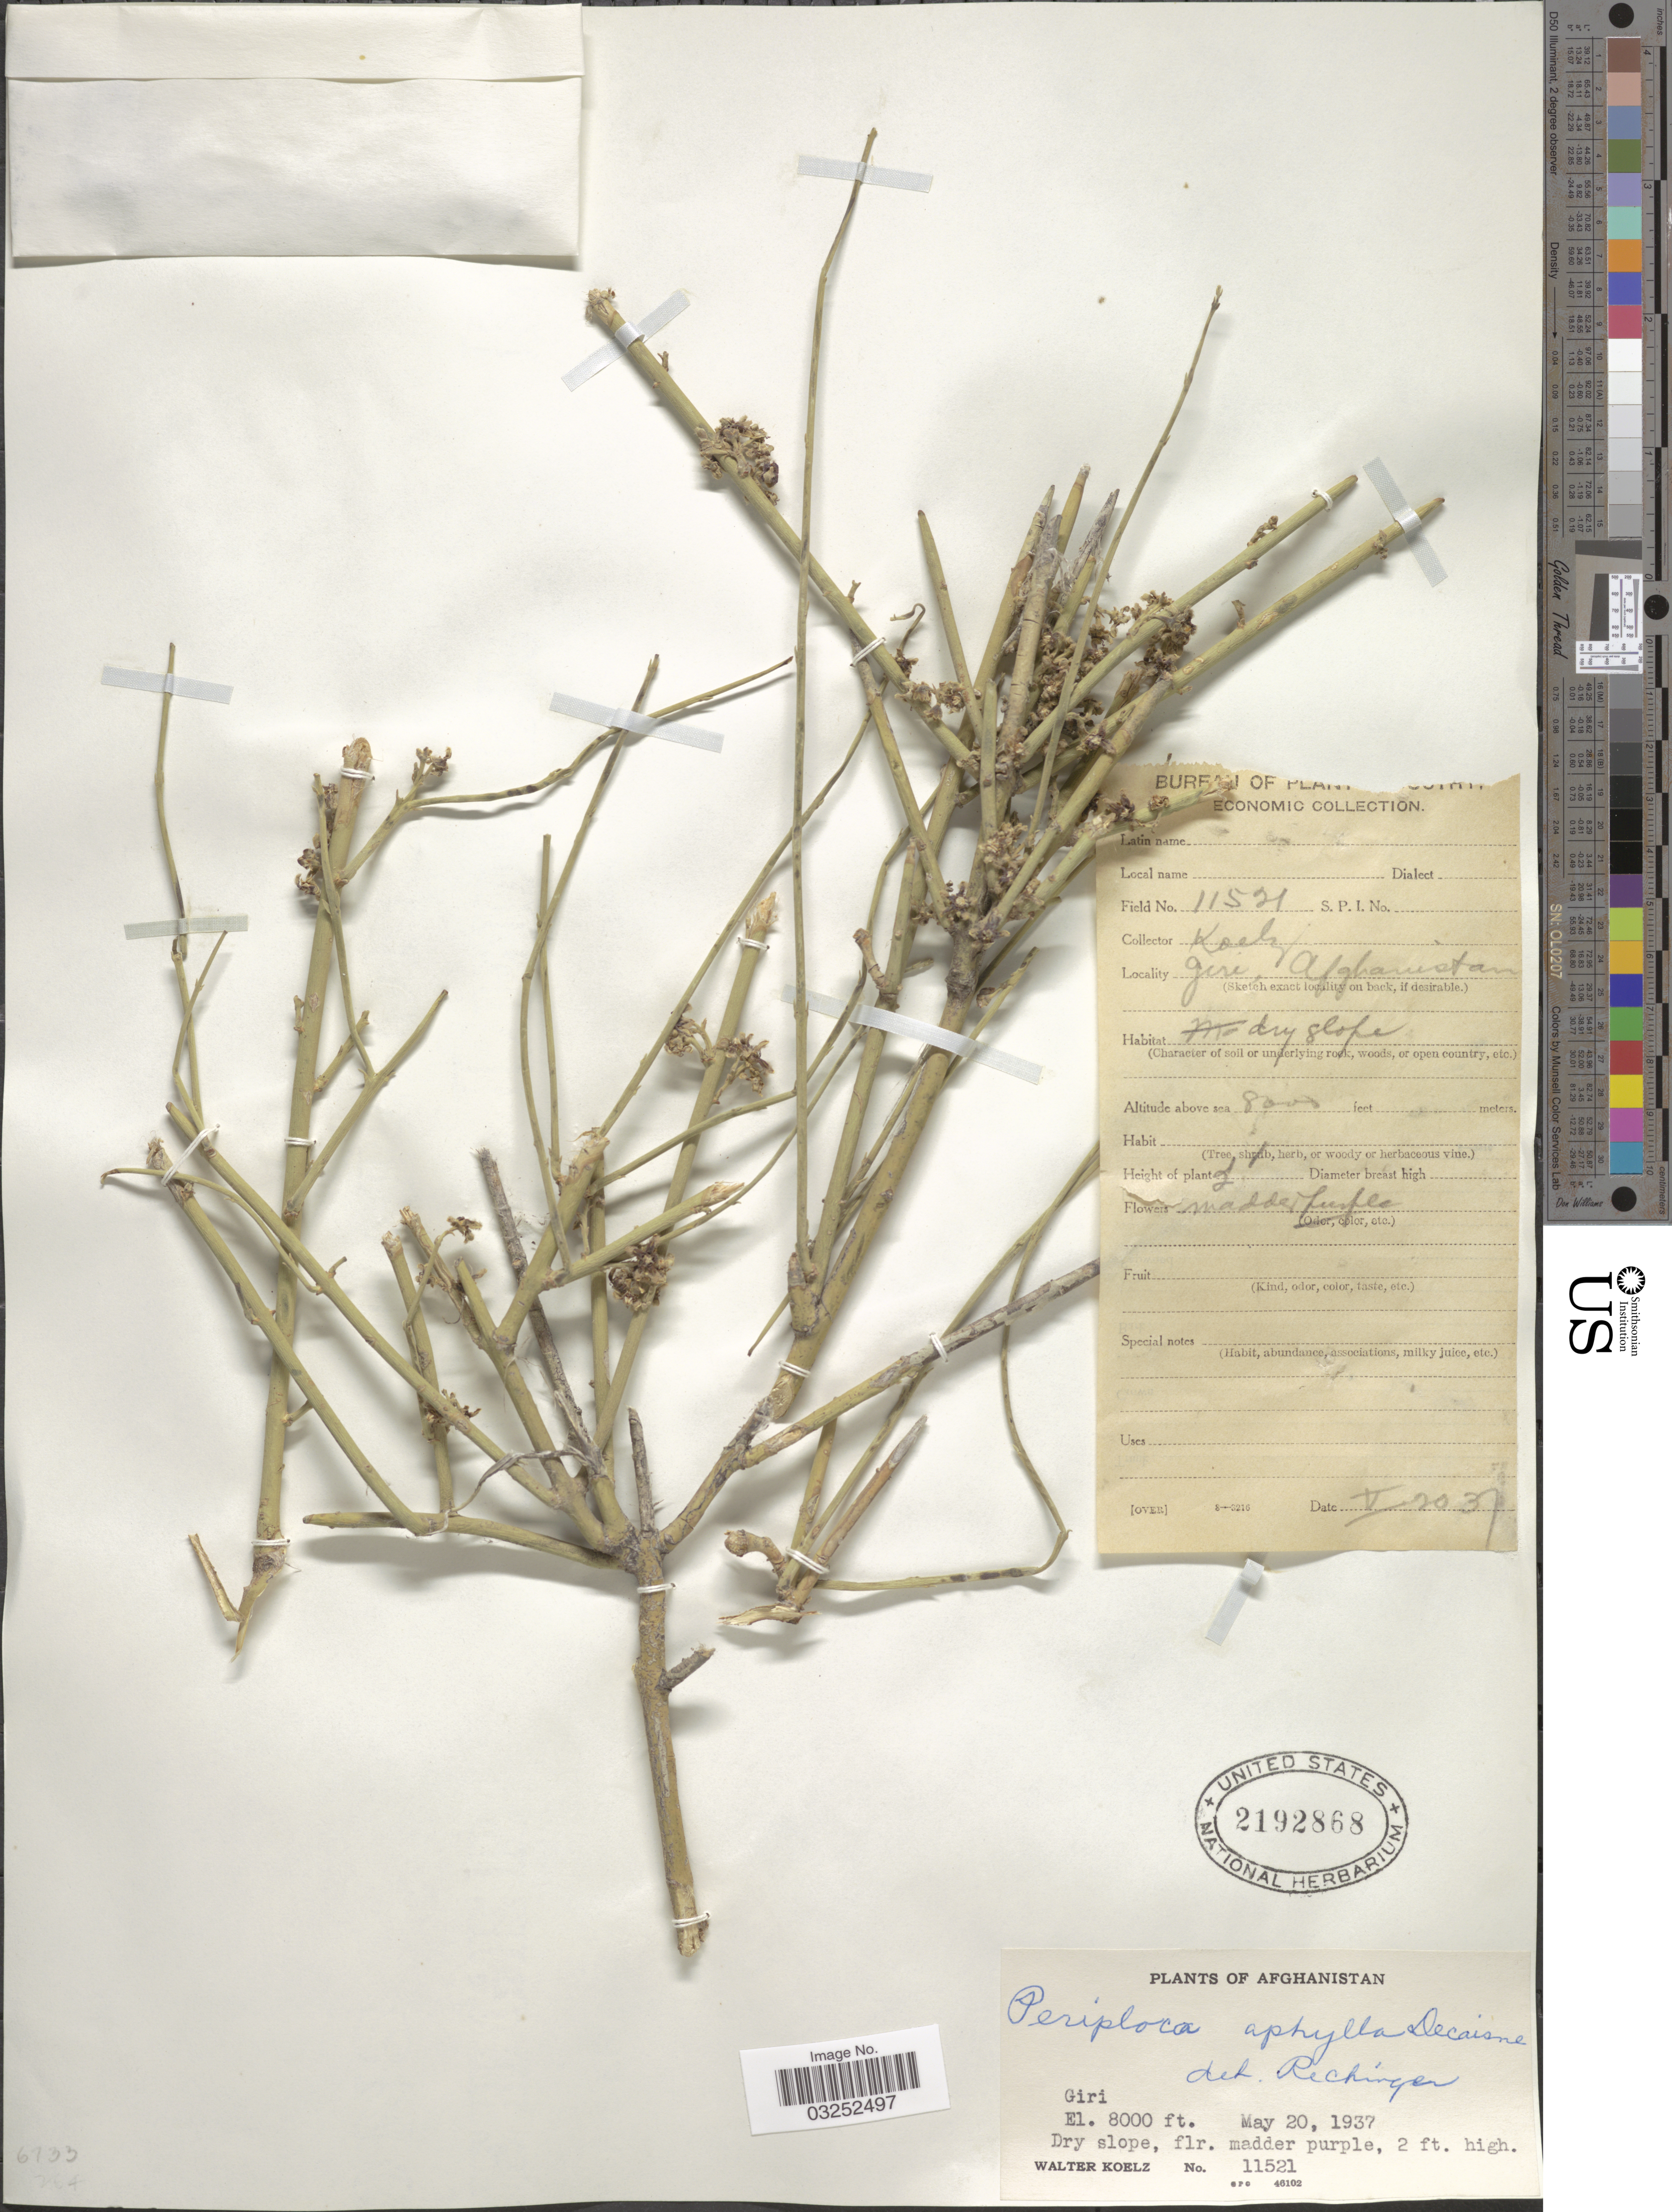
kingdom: Plantae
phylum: Tracheophyta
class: Magnoliopsida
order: Gentianales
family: Apocynaceae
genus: Periploca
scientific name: Periploca aphylla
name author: Decne.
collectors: W. N. Koelz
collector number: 11521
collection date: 1937-05-20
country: Afghanistan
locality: Giri.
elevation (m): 2438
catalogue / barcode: US 2192868